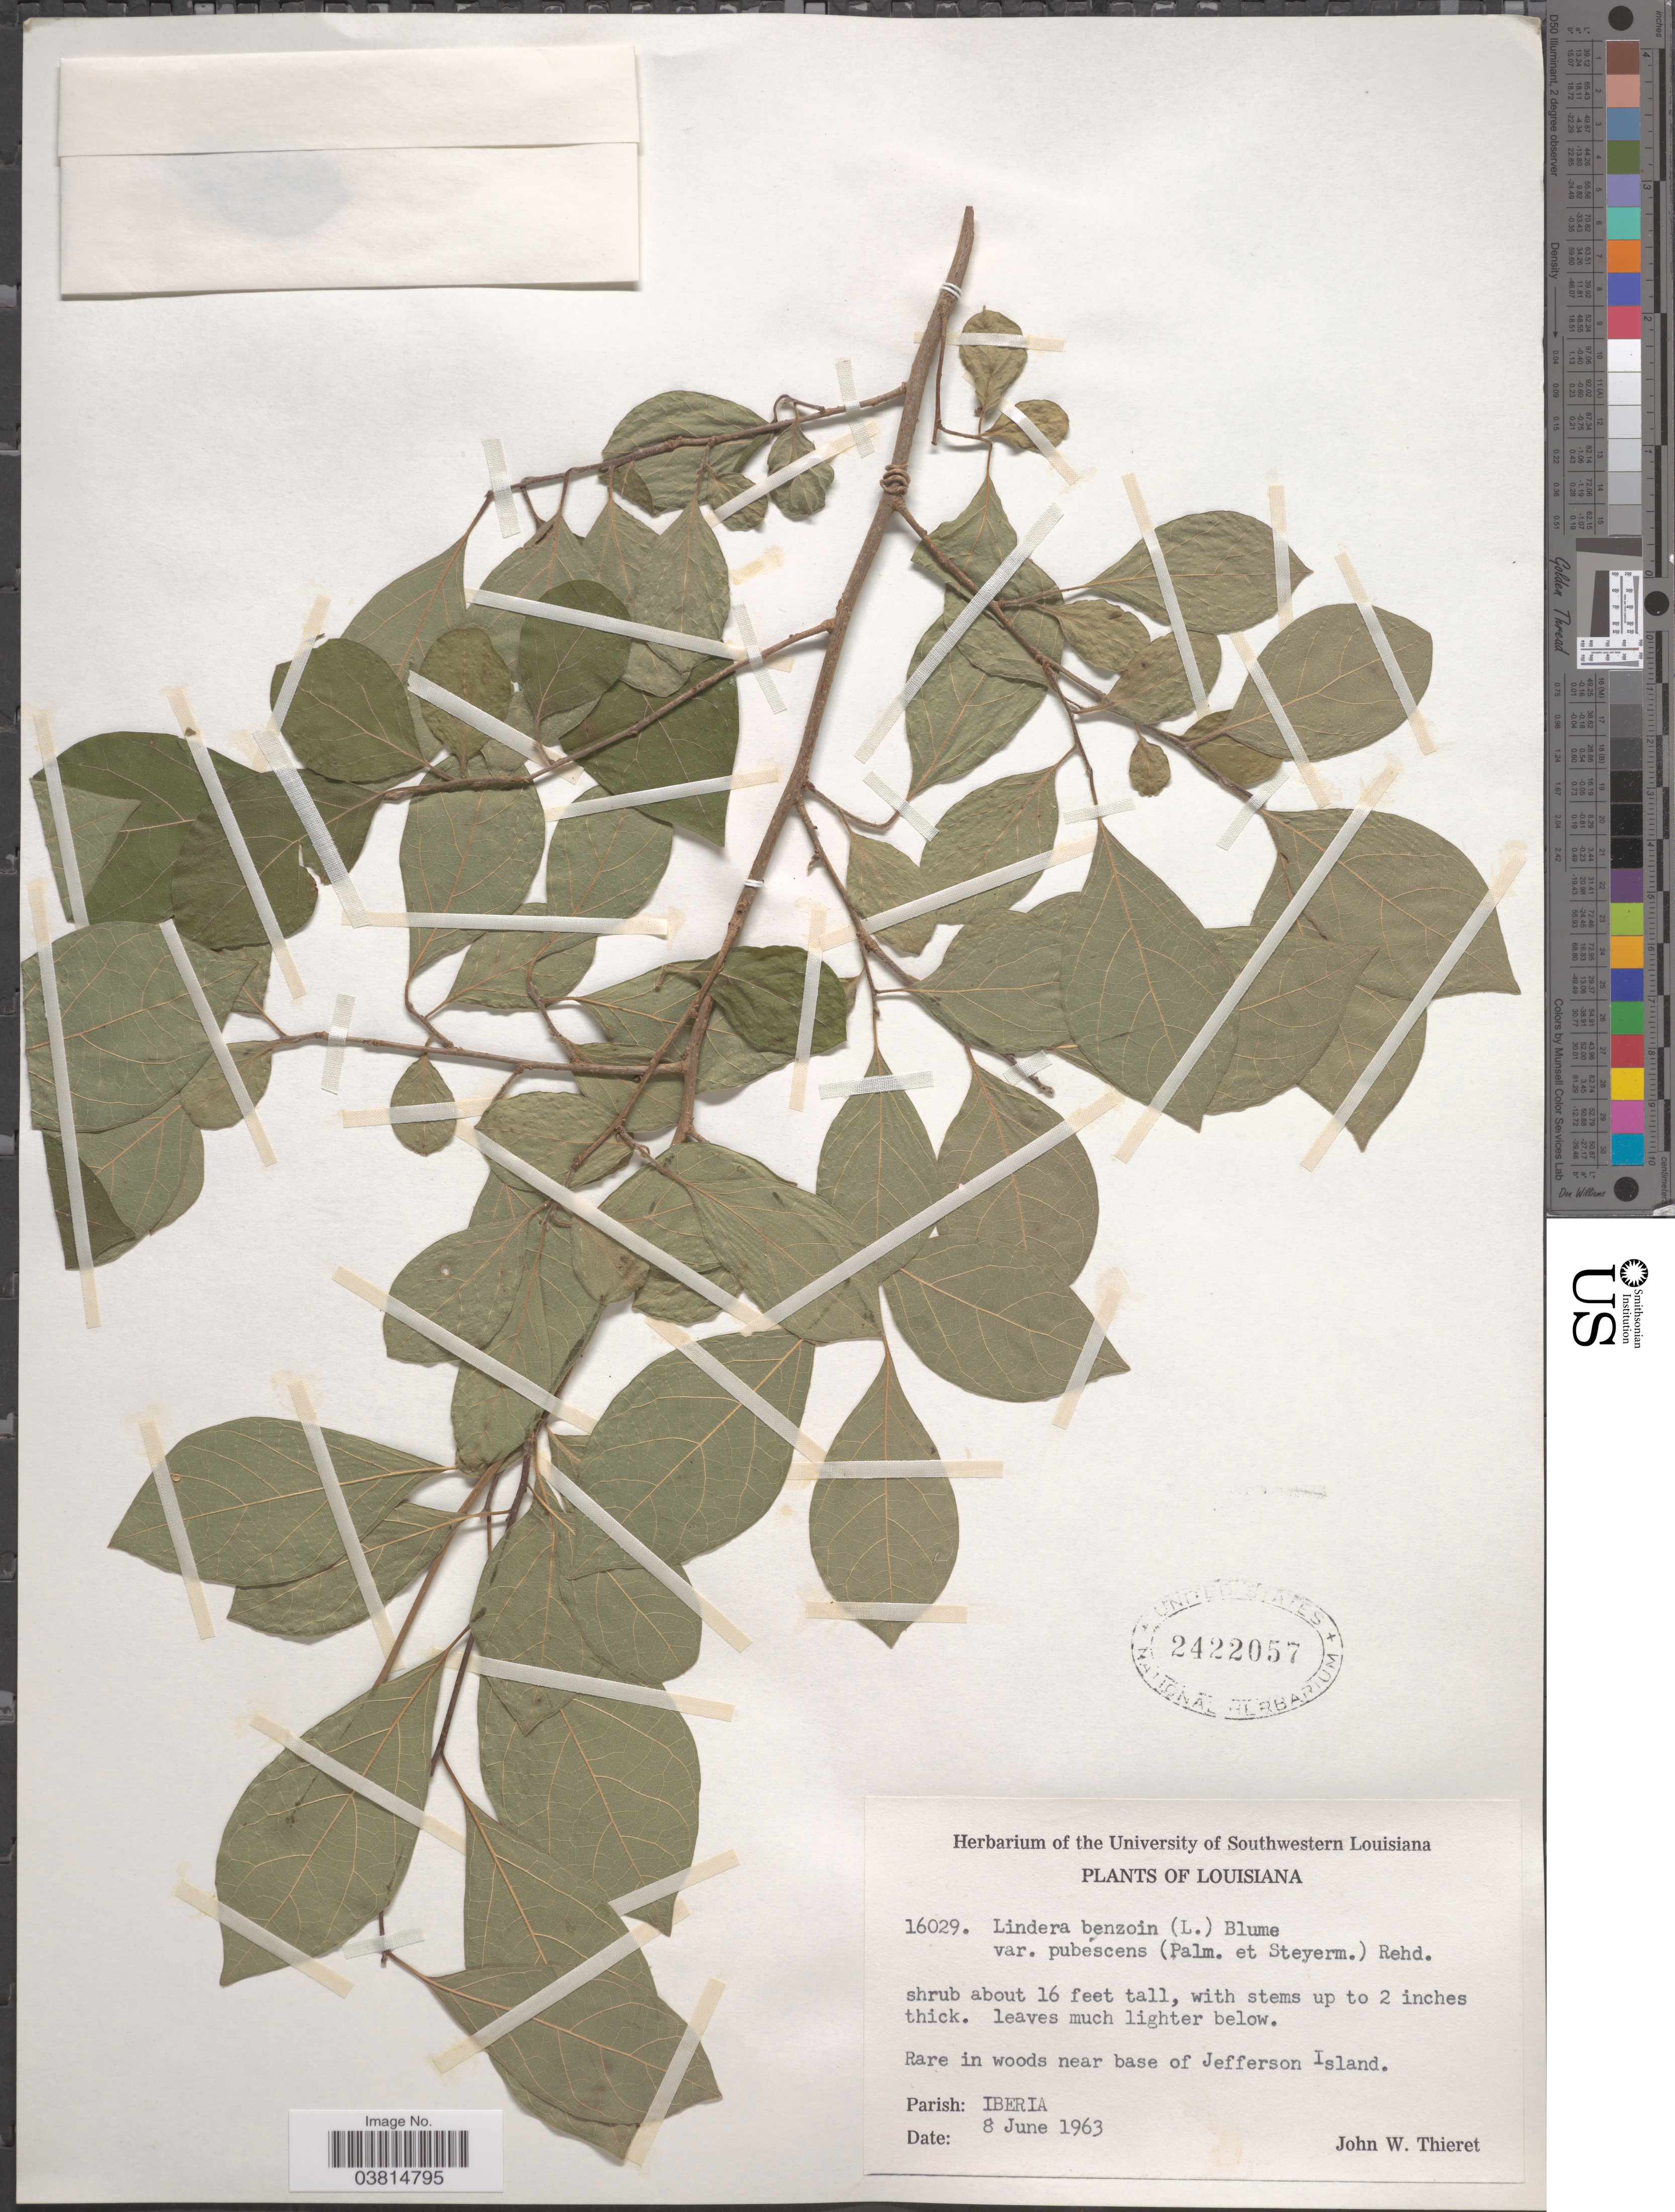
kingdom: Plantae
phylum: Tracheophyta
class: Magnoliopsida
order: Laurales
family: Lauraceae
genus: Lindera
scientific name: Lindera benzoin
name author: (L.) Blume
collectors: J. W. Thieret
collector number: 16029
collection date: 1963-06-08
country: United States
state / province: Louisiana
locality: Near base of Jefferson Island. Parish: Iberia.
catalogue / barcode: US 2422057